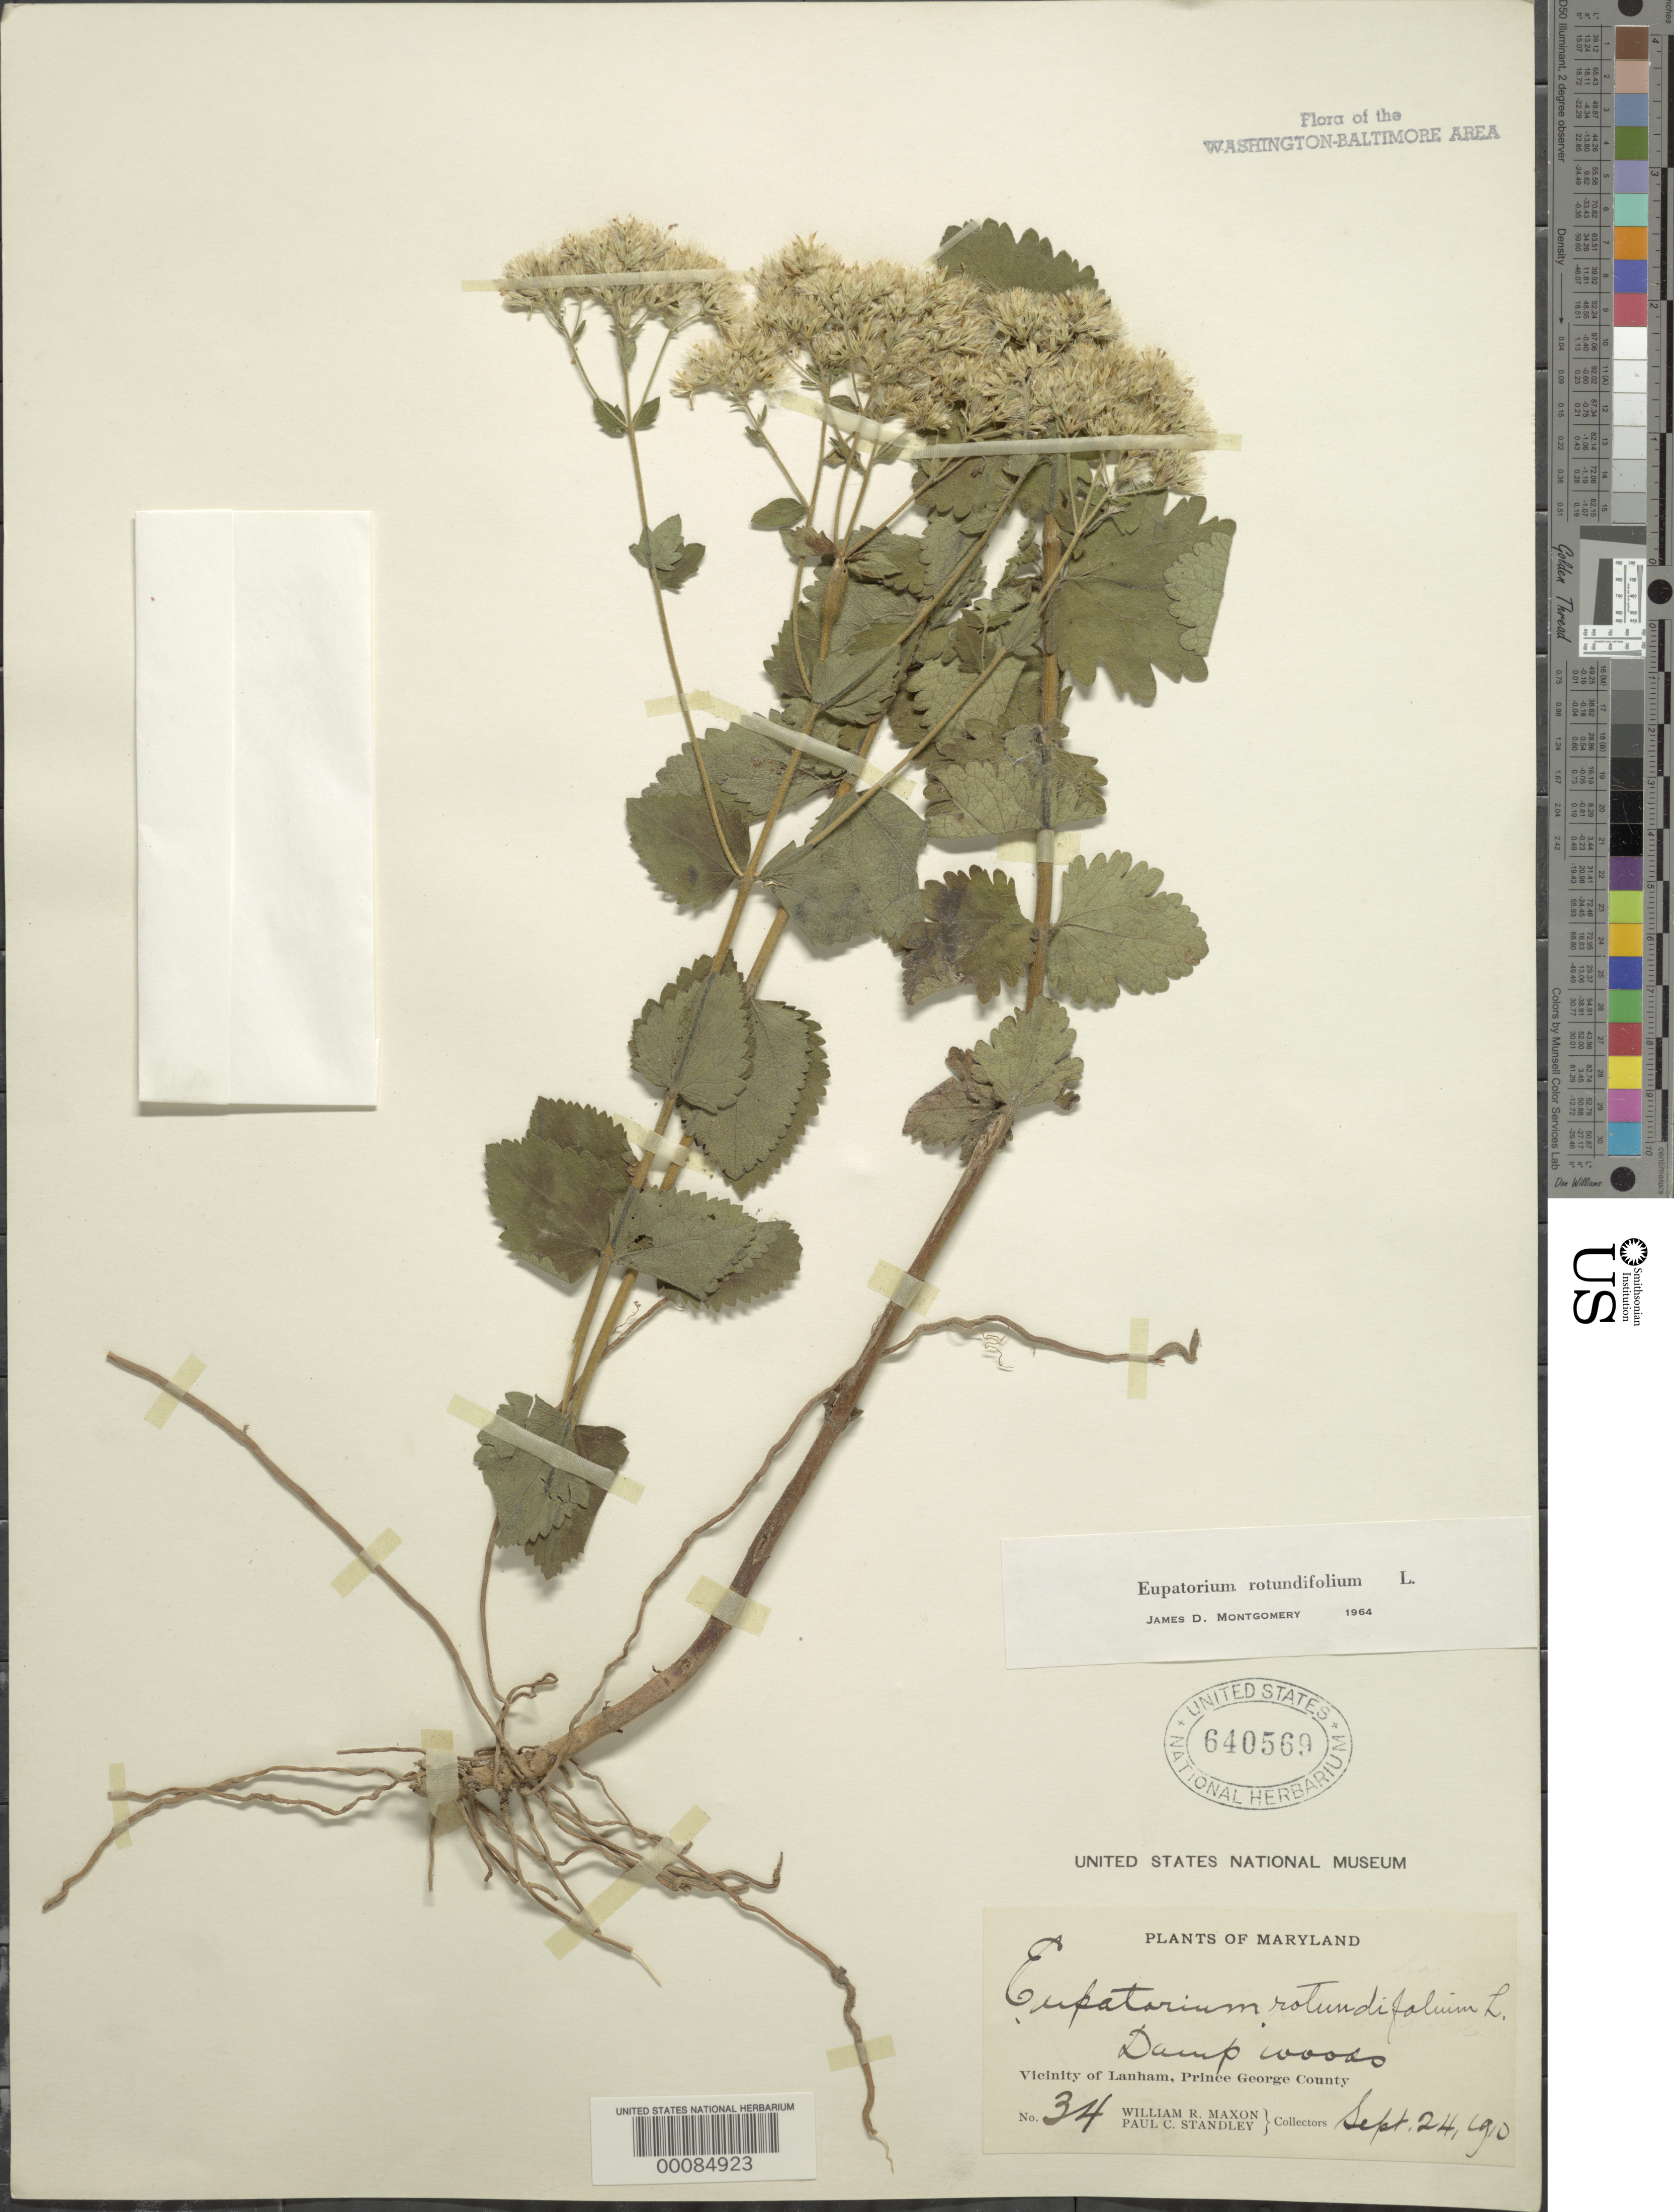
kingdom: Plantae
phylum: Tracheophyta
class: Magnoliopsida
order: Asterales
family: Asteraceae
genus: Eupatorium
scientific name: Eupatorium rotundifolium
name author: L.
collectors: W. R. Maxon & P. C. Standley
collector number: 34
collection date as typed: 24 Sep 1910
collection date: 1910-09-24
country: United States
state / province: Maryland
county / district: Prince George's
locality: Lanham vicinity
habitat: Damp woods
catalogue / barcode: US 640569